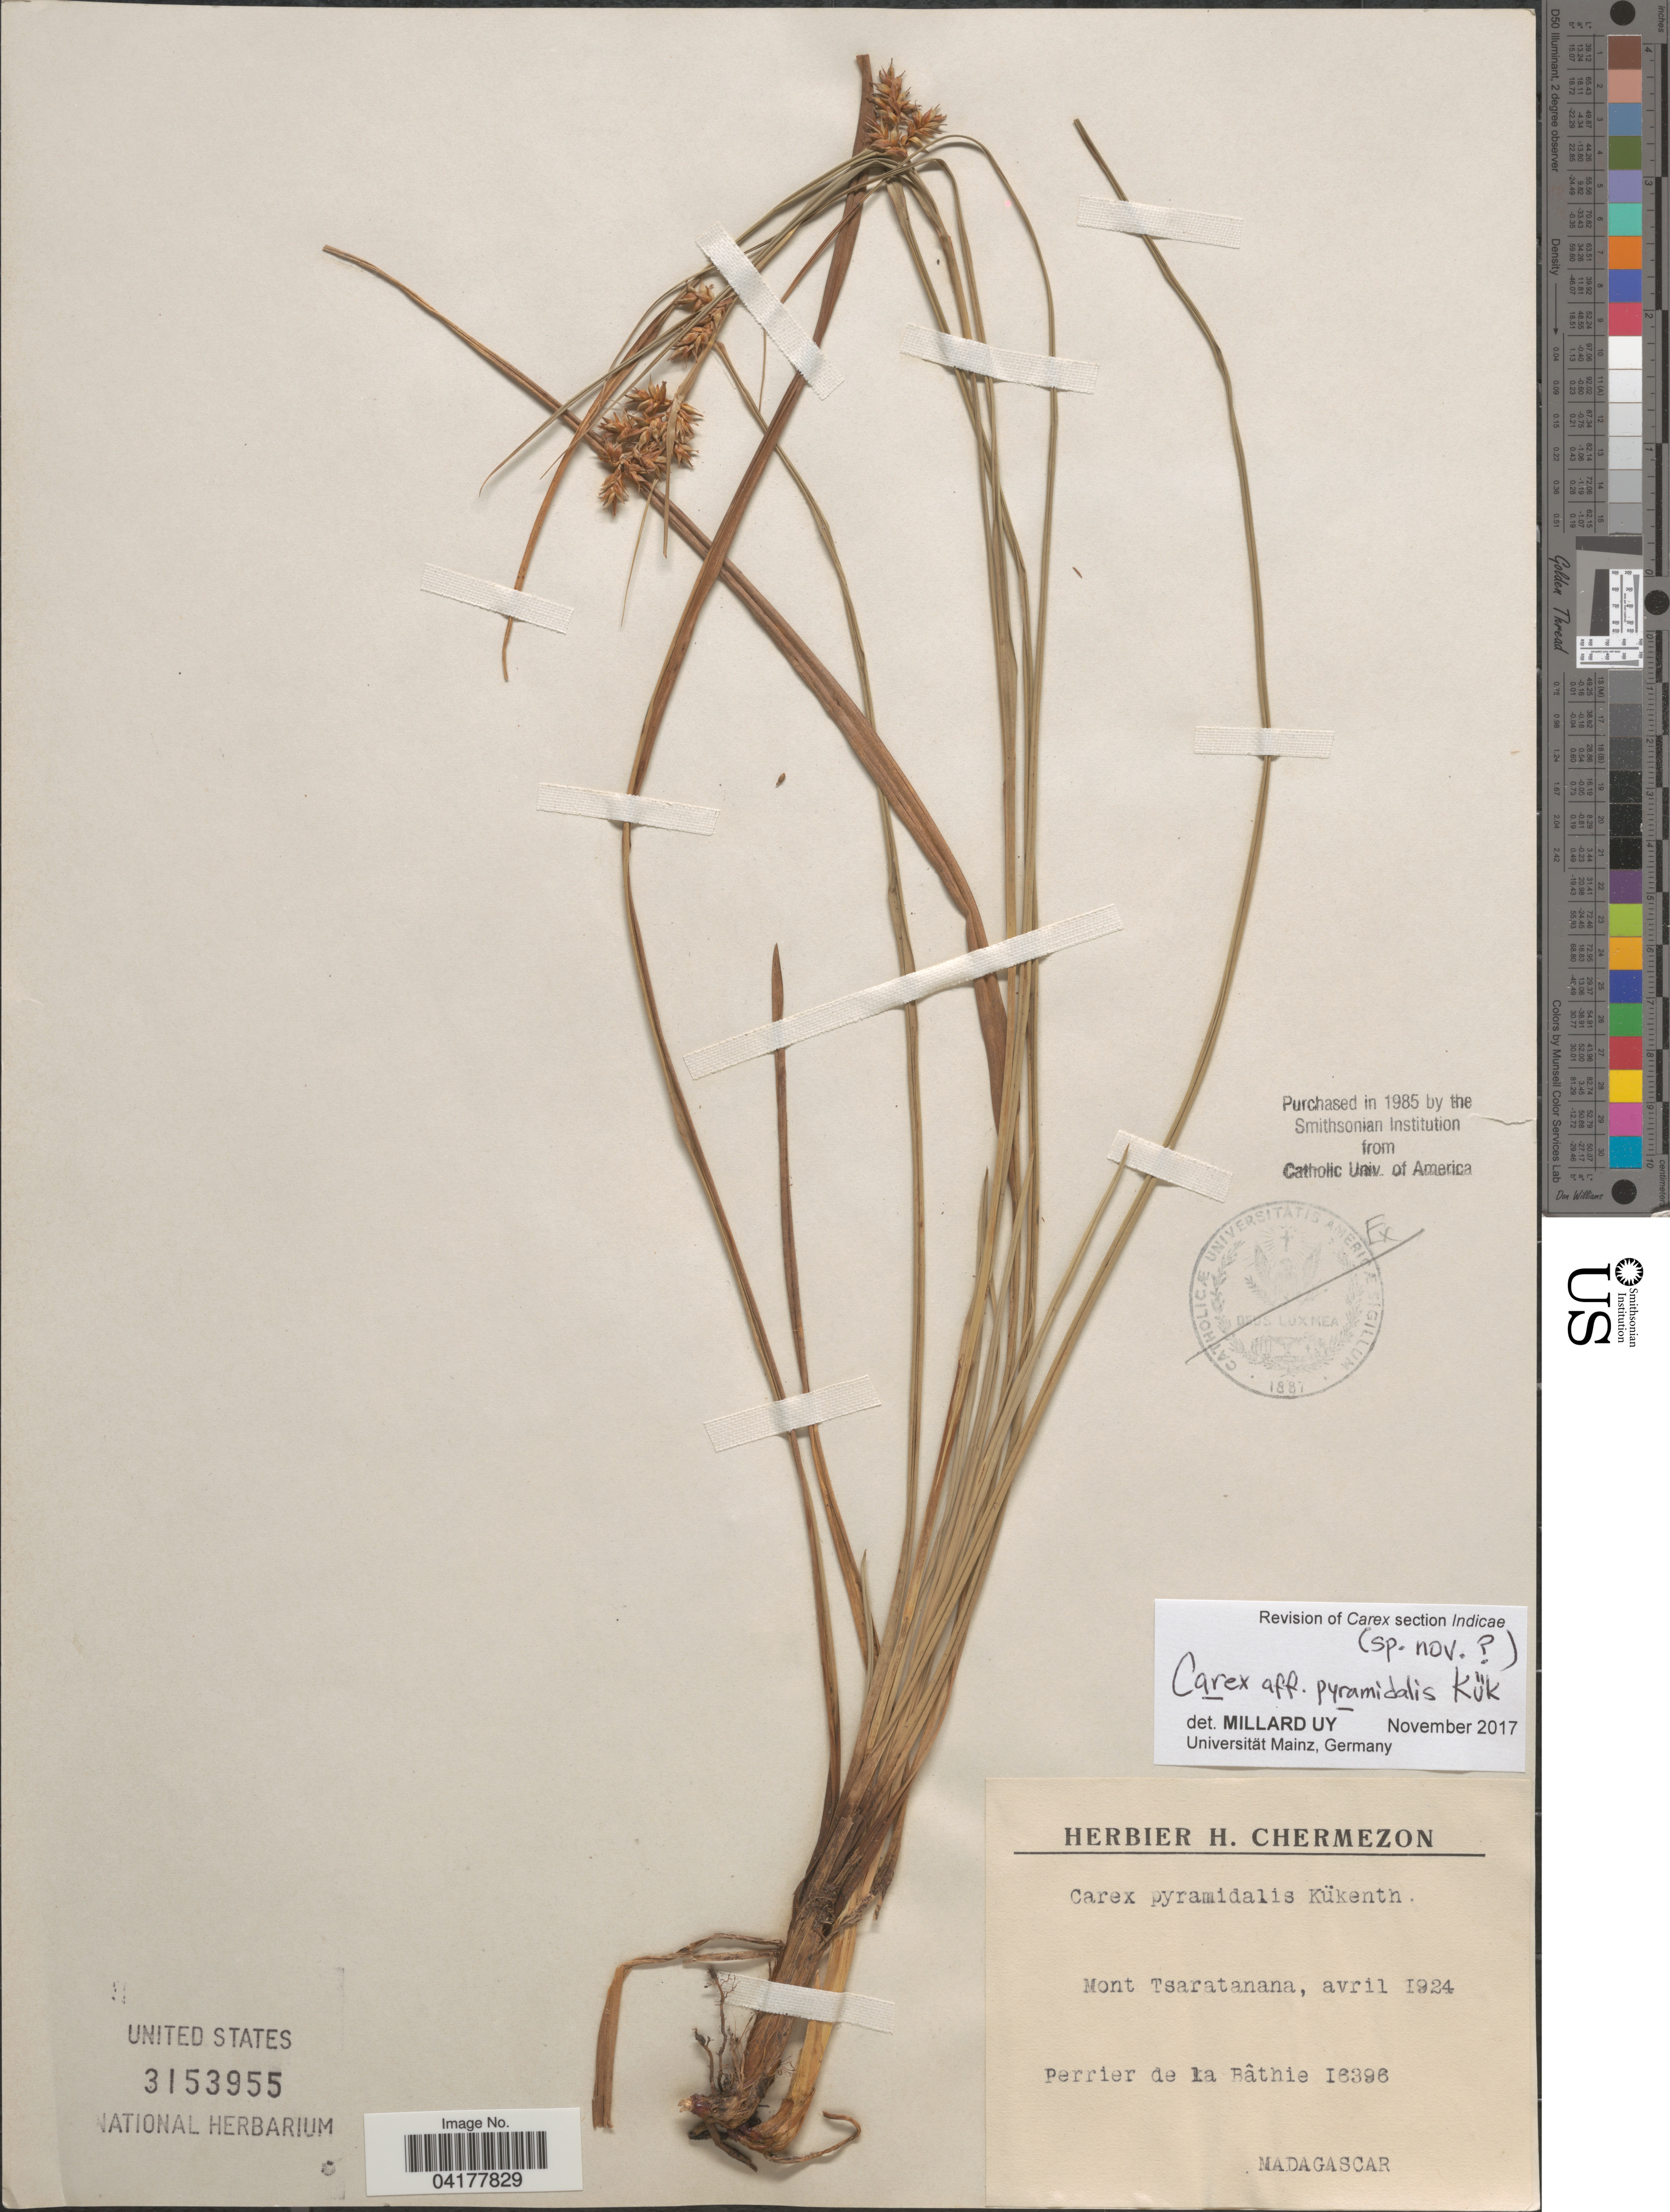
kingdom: Plantae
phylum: Tracheophyta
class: Liliopsida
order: Poales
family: Cyperaceae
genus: Carex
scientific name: Carex pyramidalis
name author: Kük.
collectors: Perrier de la Bâthie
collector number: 16396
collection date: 1924-04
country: Madagascar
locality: Mont Tsaratanana.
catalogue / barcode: US 3153955